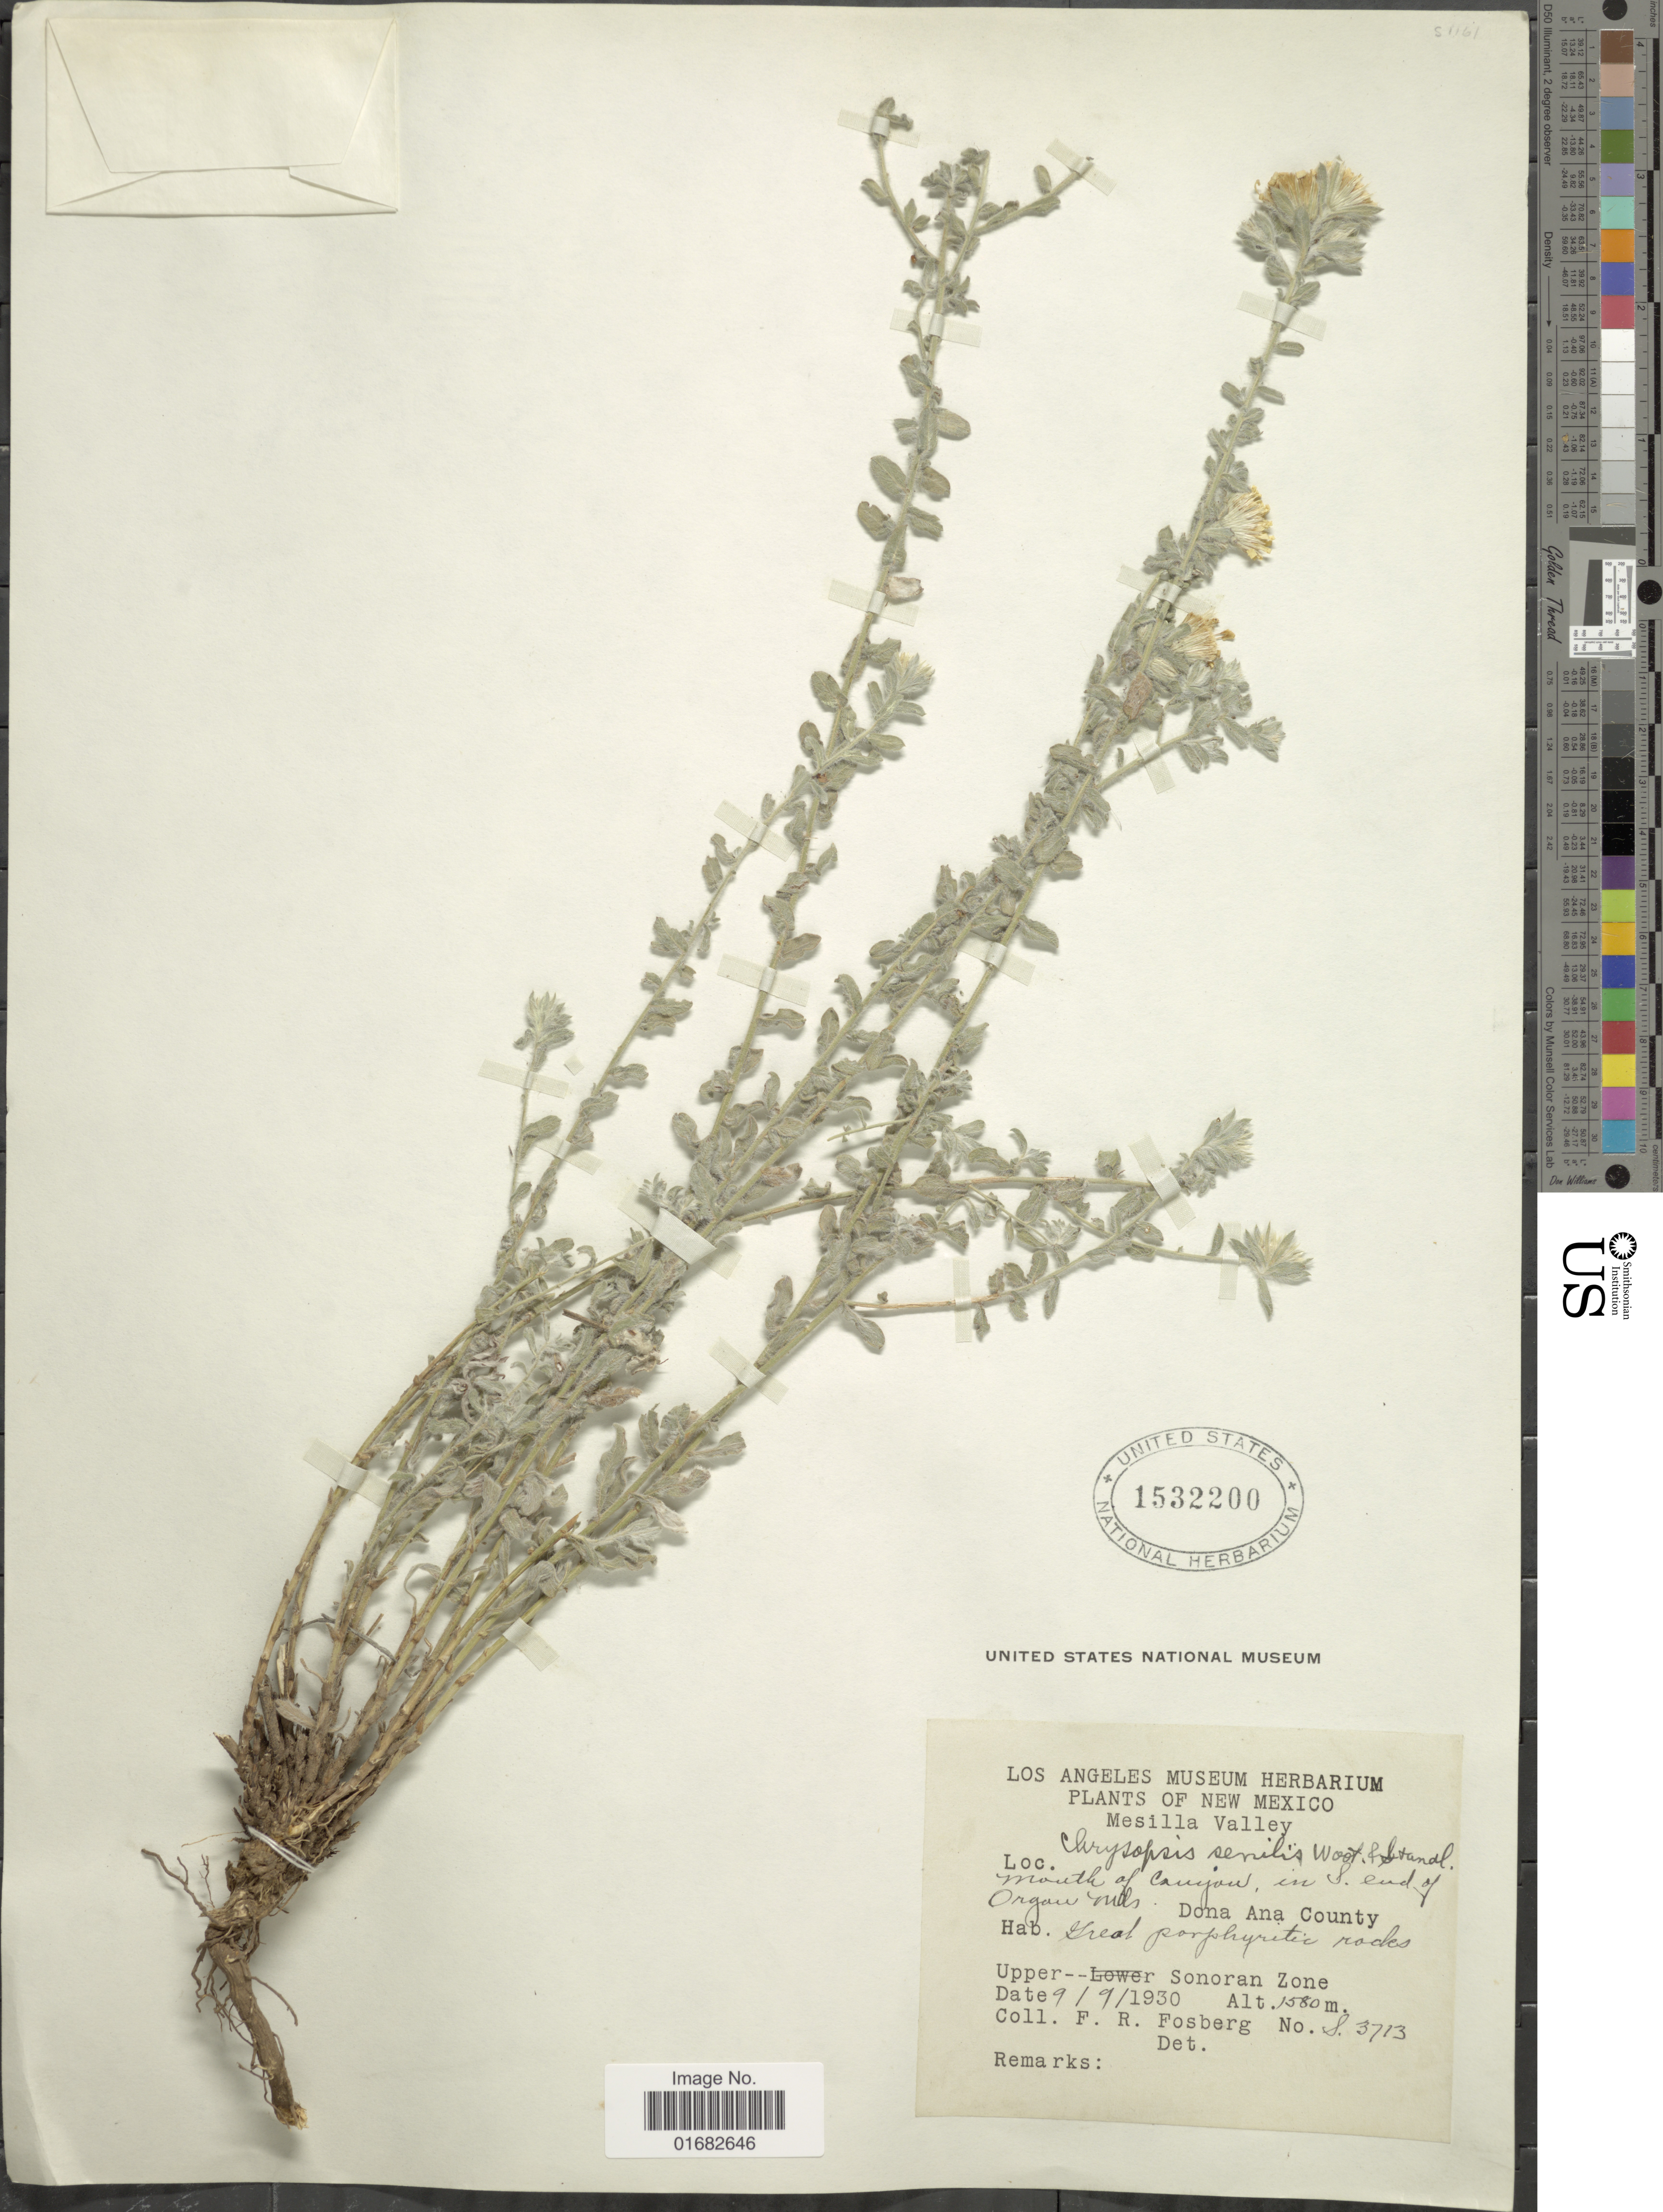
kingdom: Plantae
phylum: Tracheophyta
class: Magnoliopsida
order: Asterales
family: Asteraceae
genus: Heterotheca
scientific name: Heterotheca sessiliflora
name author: (Nutt.) Shinners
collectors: F. R. Fosberg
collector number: S3713*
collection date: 1930-09-09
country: United States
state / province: New Mexico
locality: Mesilla Valley. Mouth of Canyon, in S. end of Organ Mts. Dona Ana County. Upper Sonoran Zone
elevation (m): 1580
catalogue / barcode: US 1532200